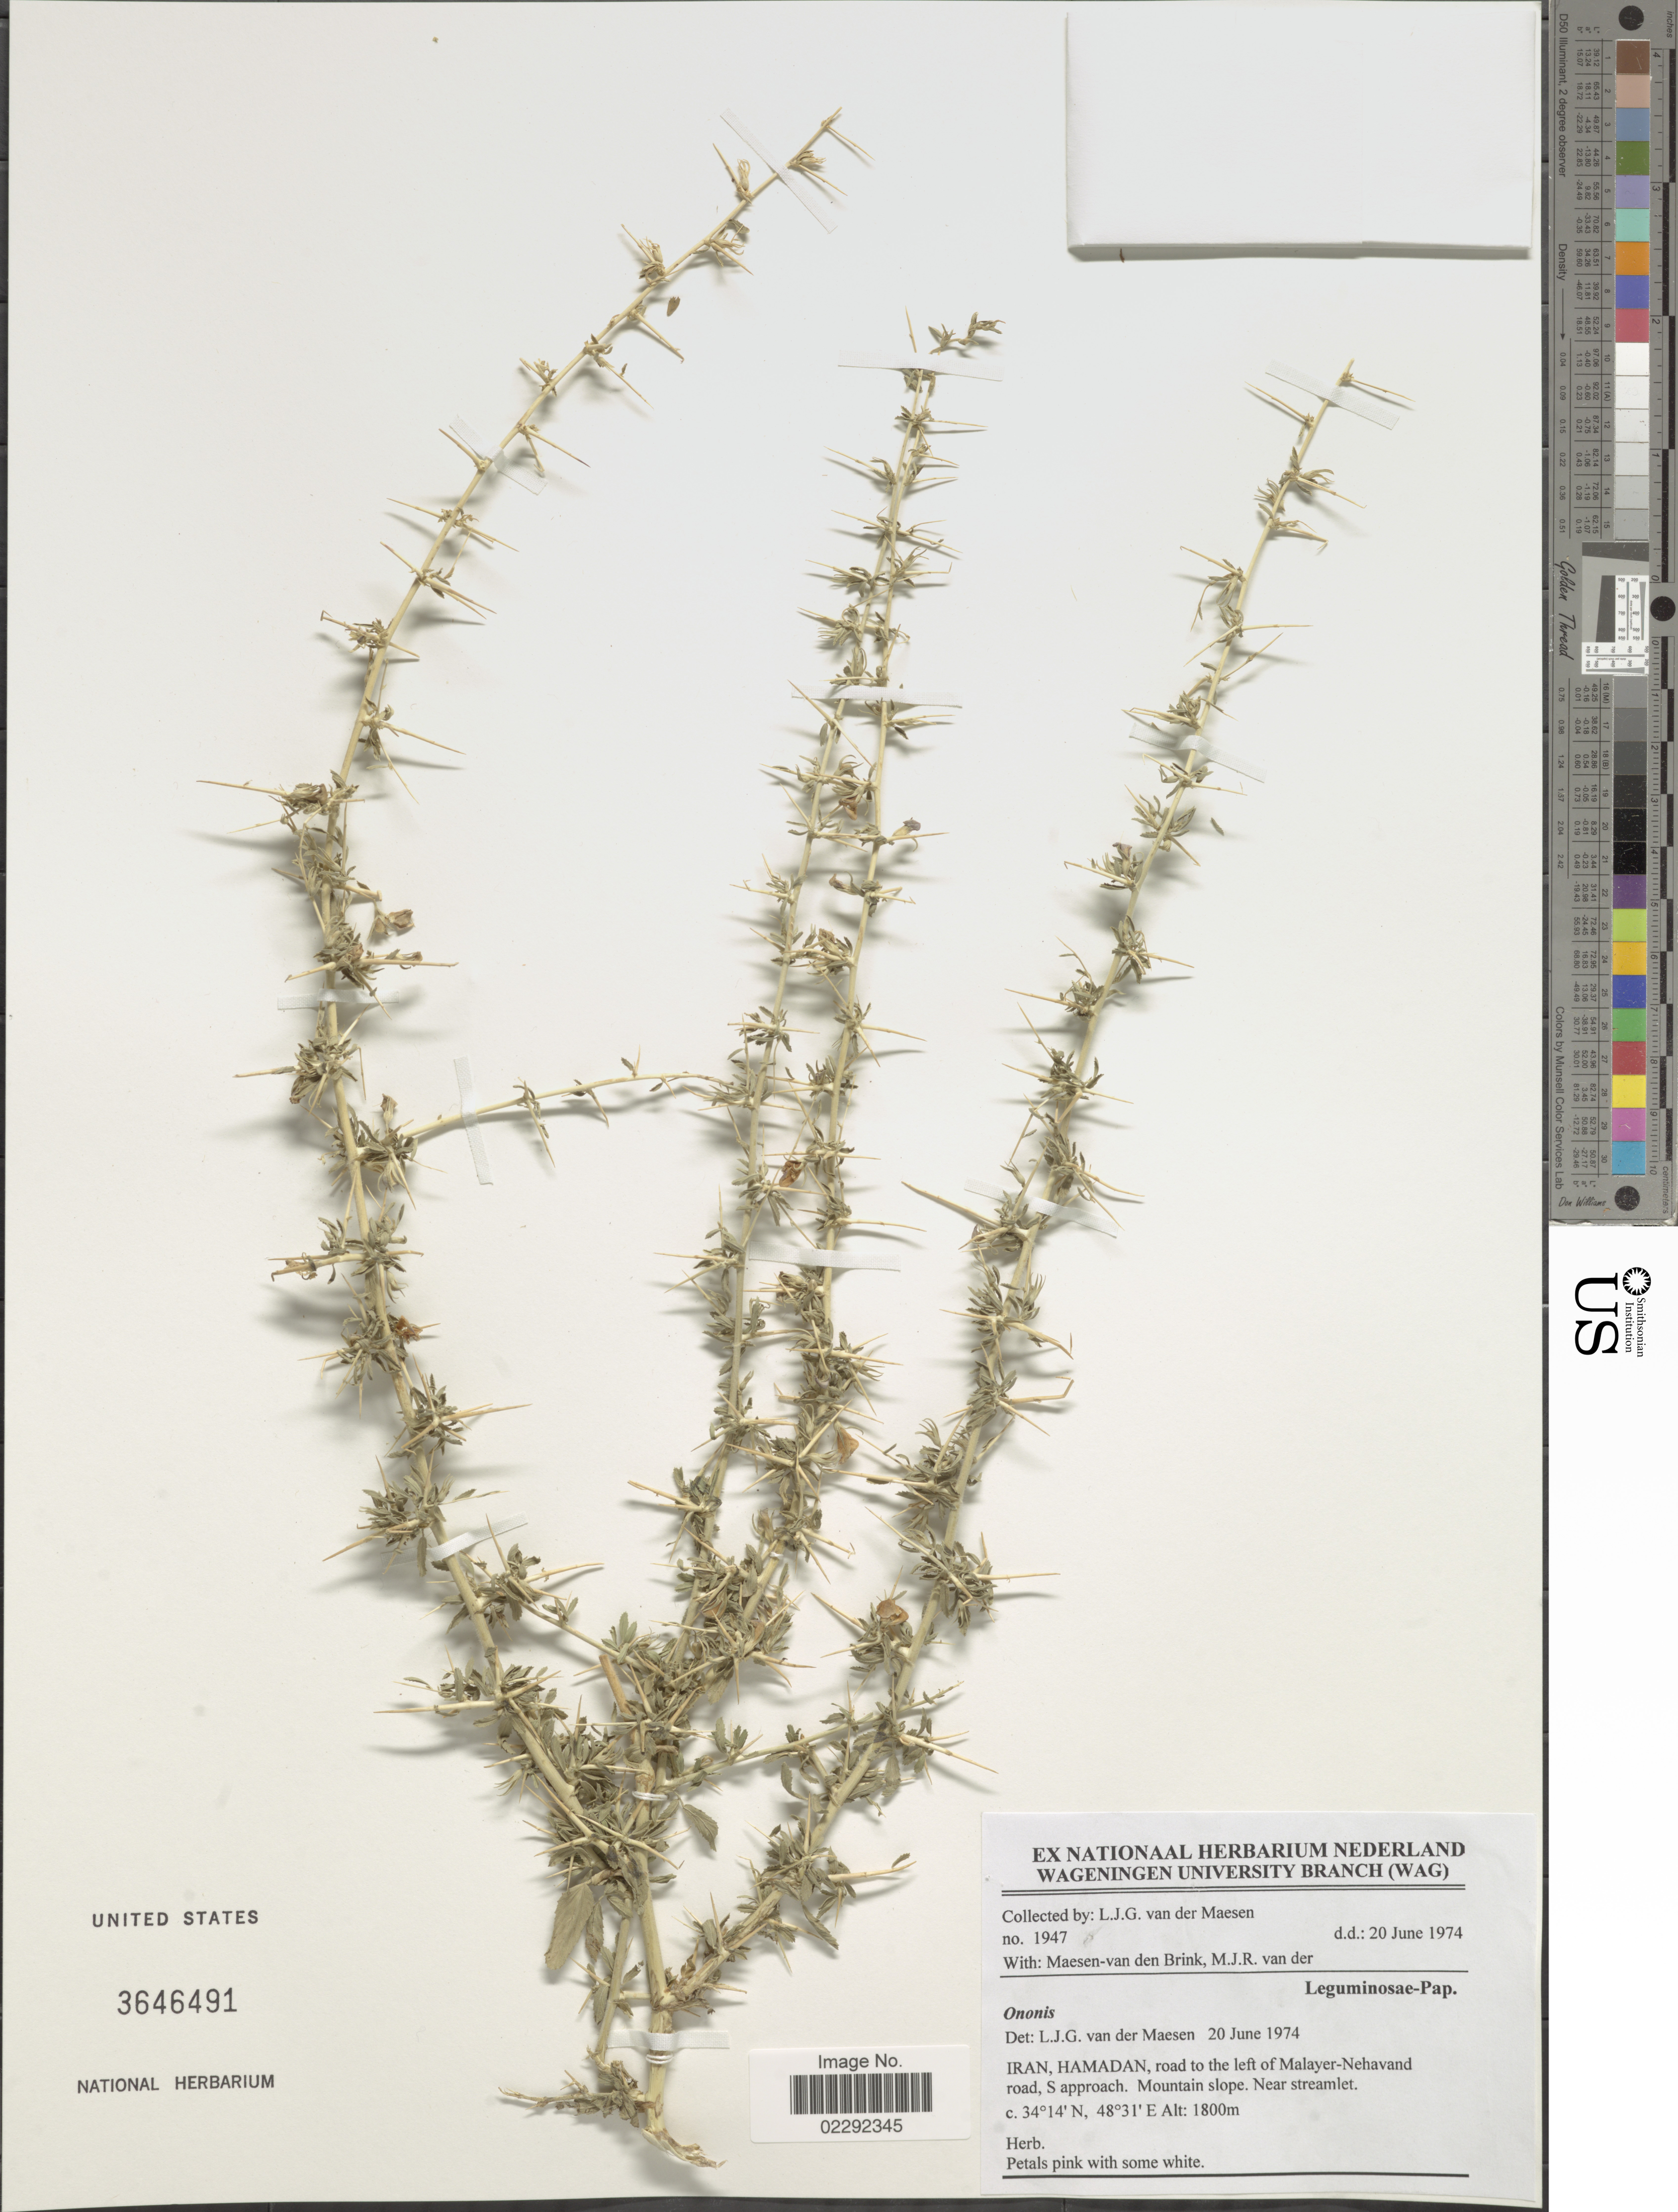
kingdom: Plantae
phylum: Tracheophyta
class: Magnoliopsida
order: Fabales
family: Fabaceae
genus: Ononis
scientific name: Ononis sp.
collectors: L. van der Maesen, M. Maesen-van den Brink & v. M. J. R.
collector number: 1947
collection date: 1974-06-20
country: Iran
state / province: Hamadan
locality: Road to the left of Malayer-Nehavand road, S approach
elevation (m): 1800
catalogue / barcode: US 3646491